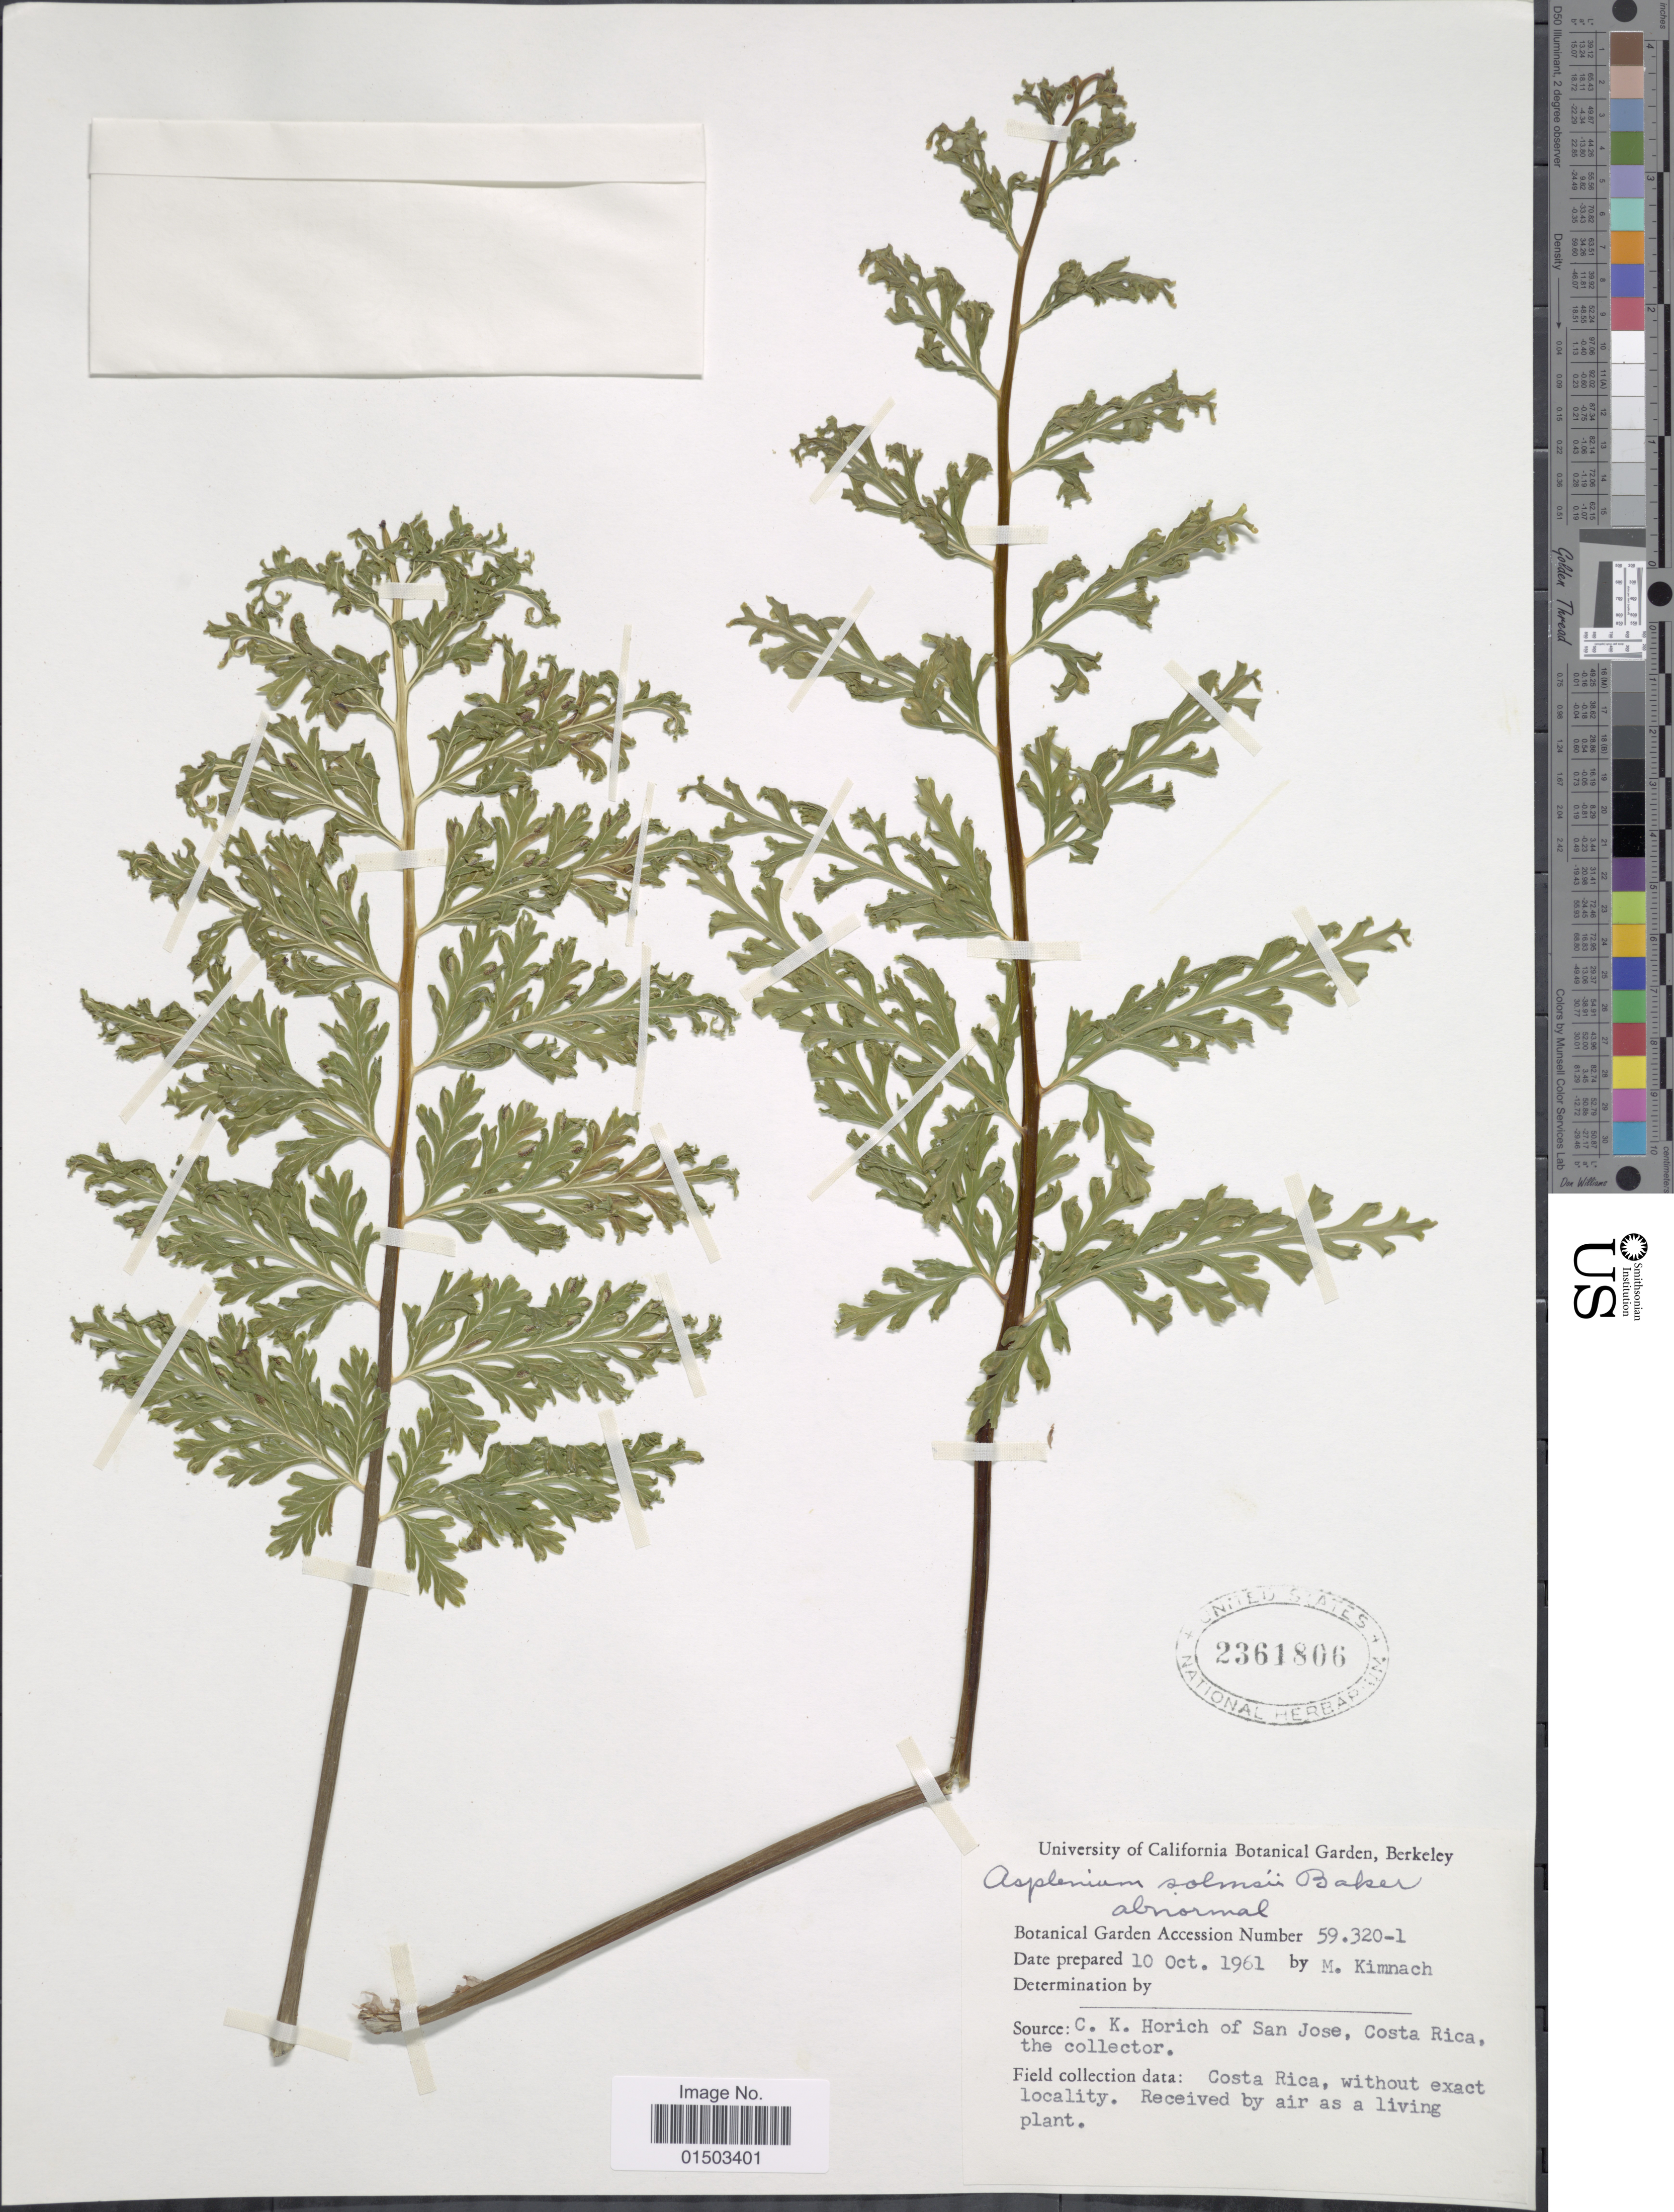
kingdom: Plantae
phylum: Tracheophyta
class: Polypodiopsida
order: Polypodiales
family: Aspleniaceae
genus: Asplenium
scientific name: Asplenium solmsii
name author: Baker ex J.H. Hemsl.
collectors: M. W. Kimnach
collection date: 1961-10-10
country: United States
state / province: California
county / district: Alameda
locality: University of California Botanical Garden, Berkeley, Accession Number 59.320-1.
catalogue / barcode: US 2361806